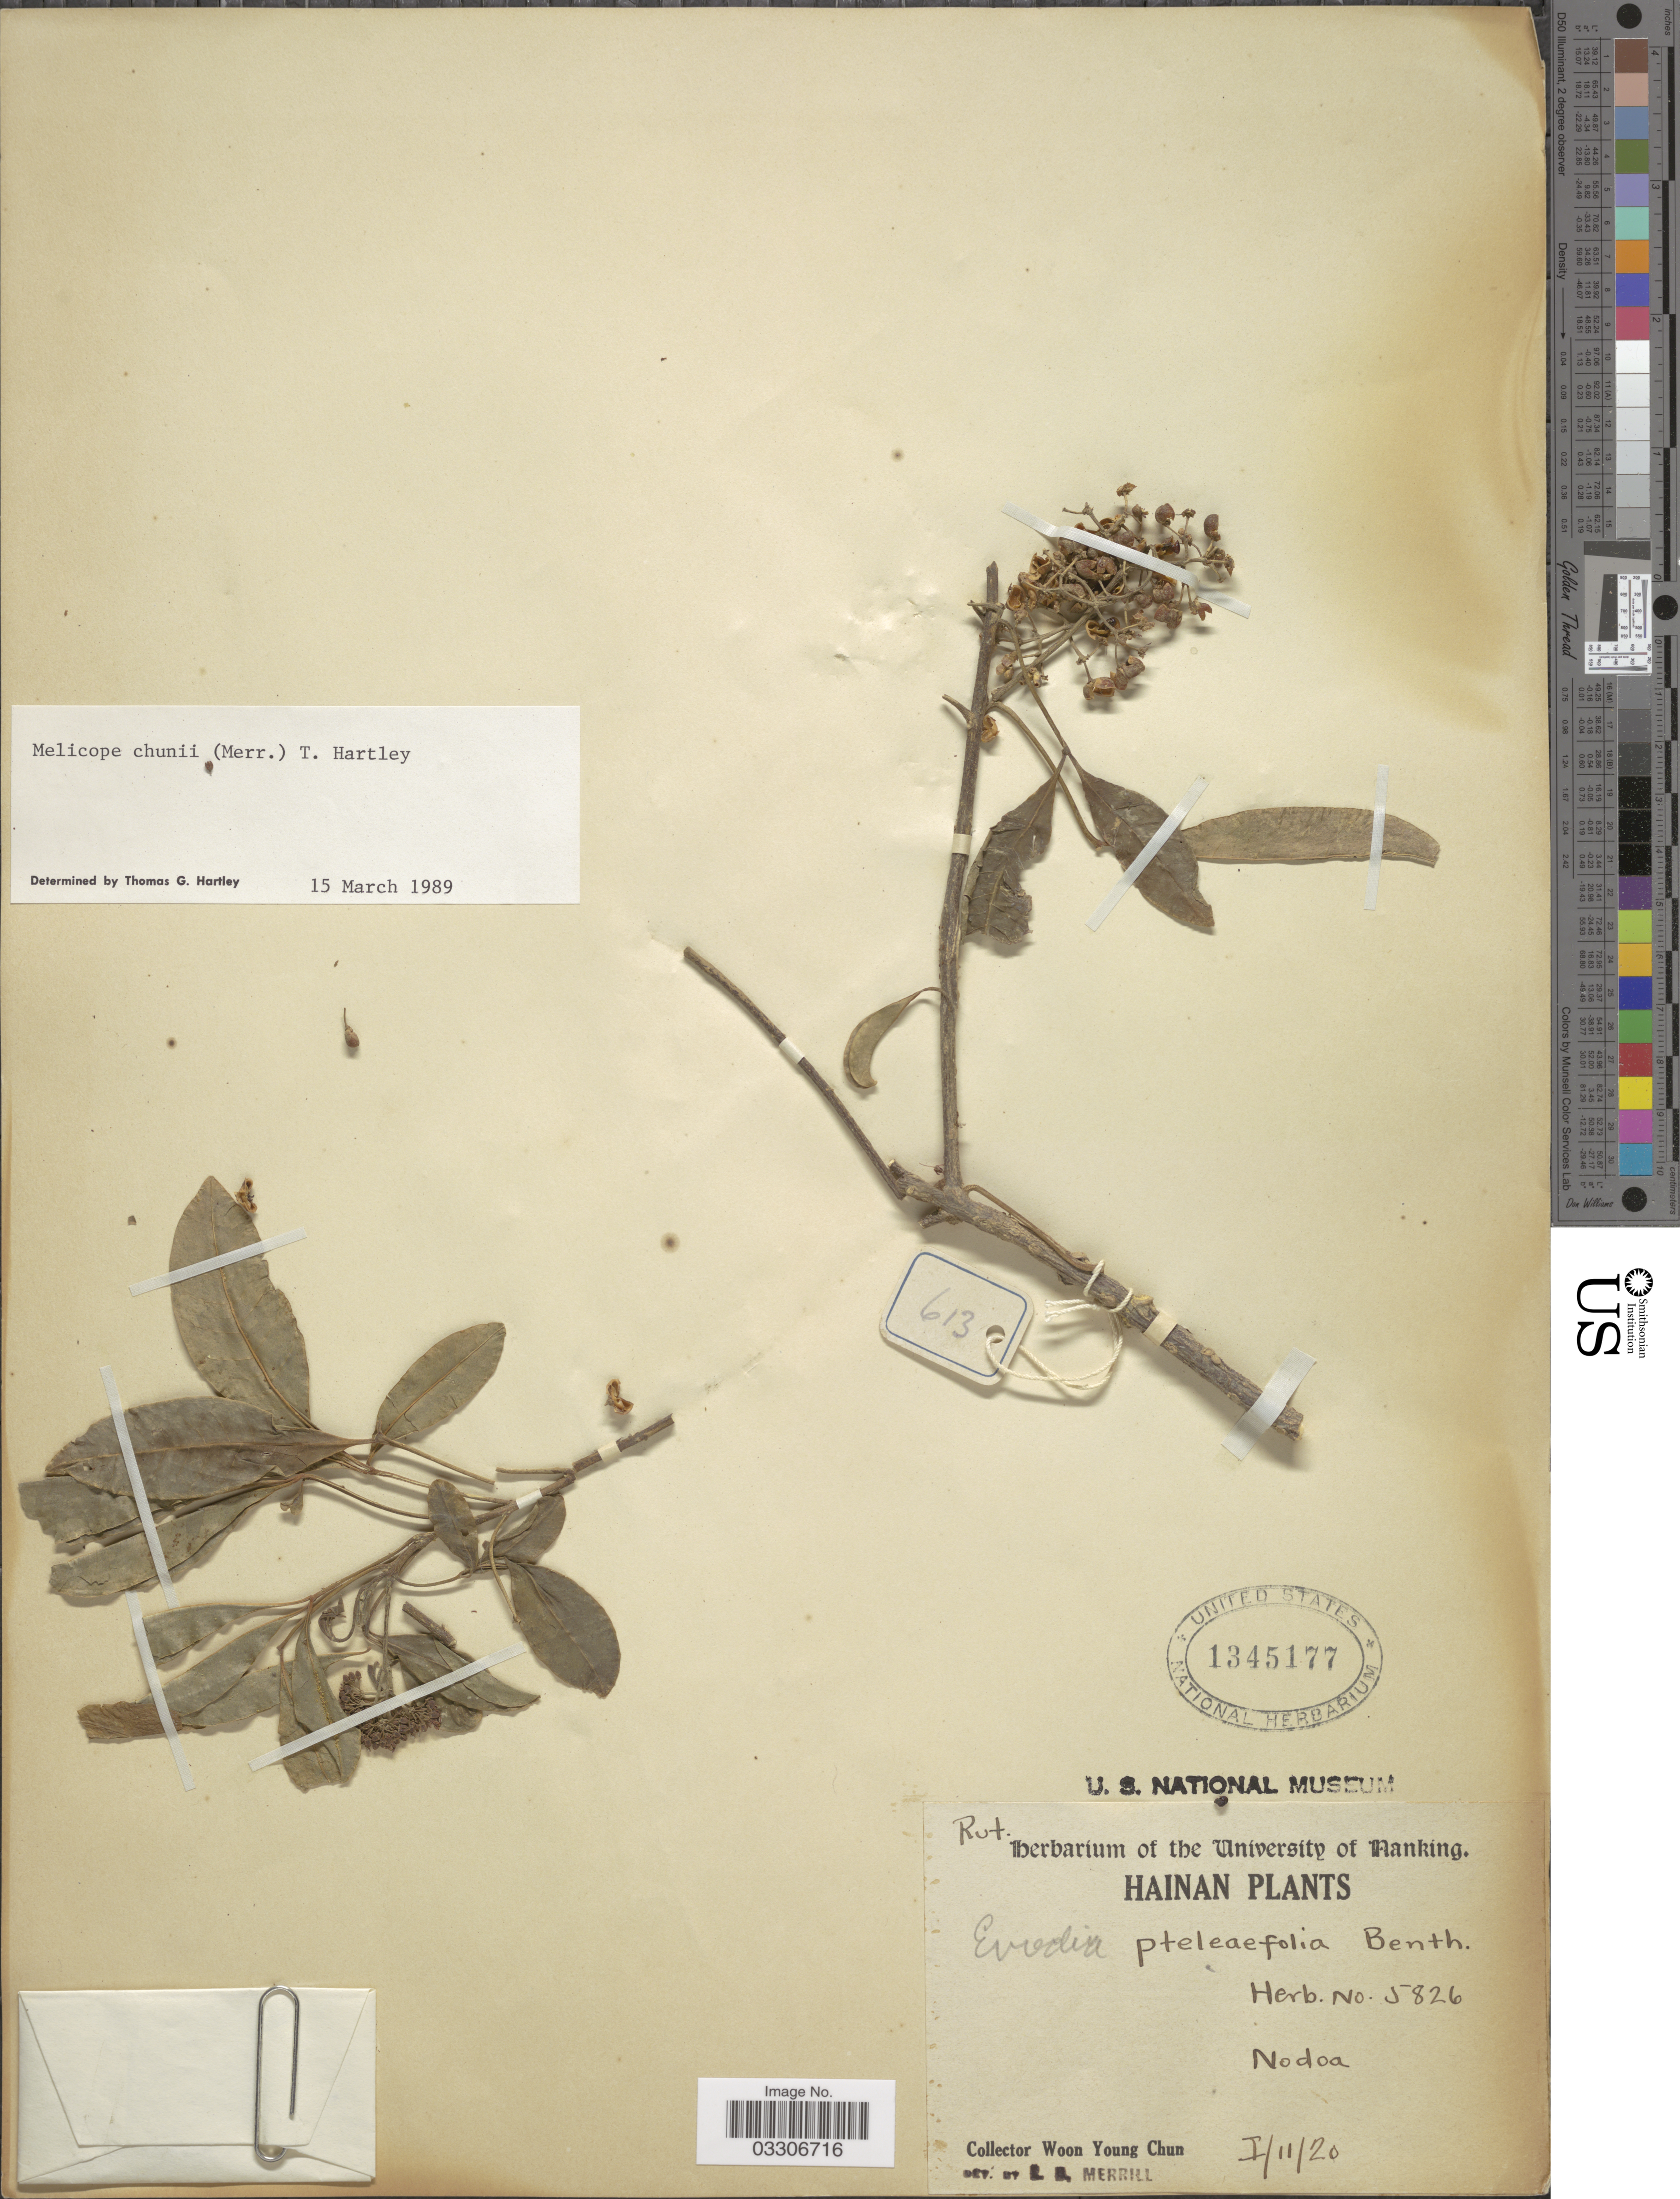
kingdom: Plantae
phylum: Tracheophyta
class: Magnoliopsida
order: Sapindales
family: Rutaceae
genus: Melicope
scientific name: Melicope chunii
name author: T.G. Hartley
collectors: W. Y. Chun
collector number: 5826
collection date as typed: Transcribed d/m/y: 11/1/20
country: China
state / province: Hainan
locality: Nodoa.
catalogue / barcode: US 1345177